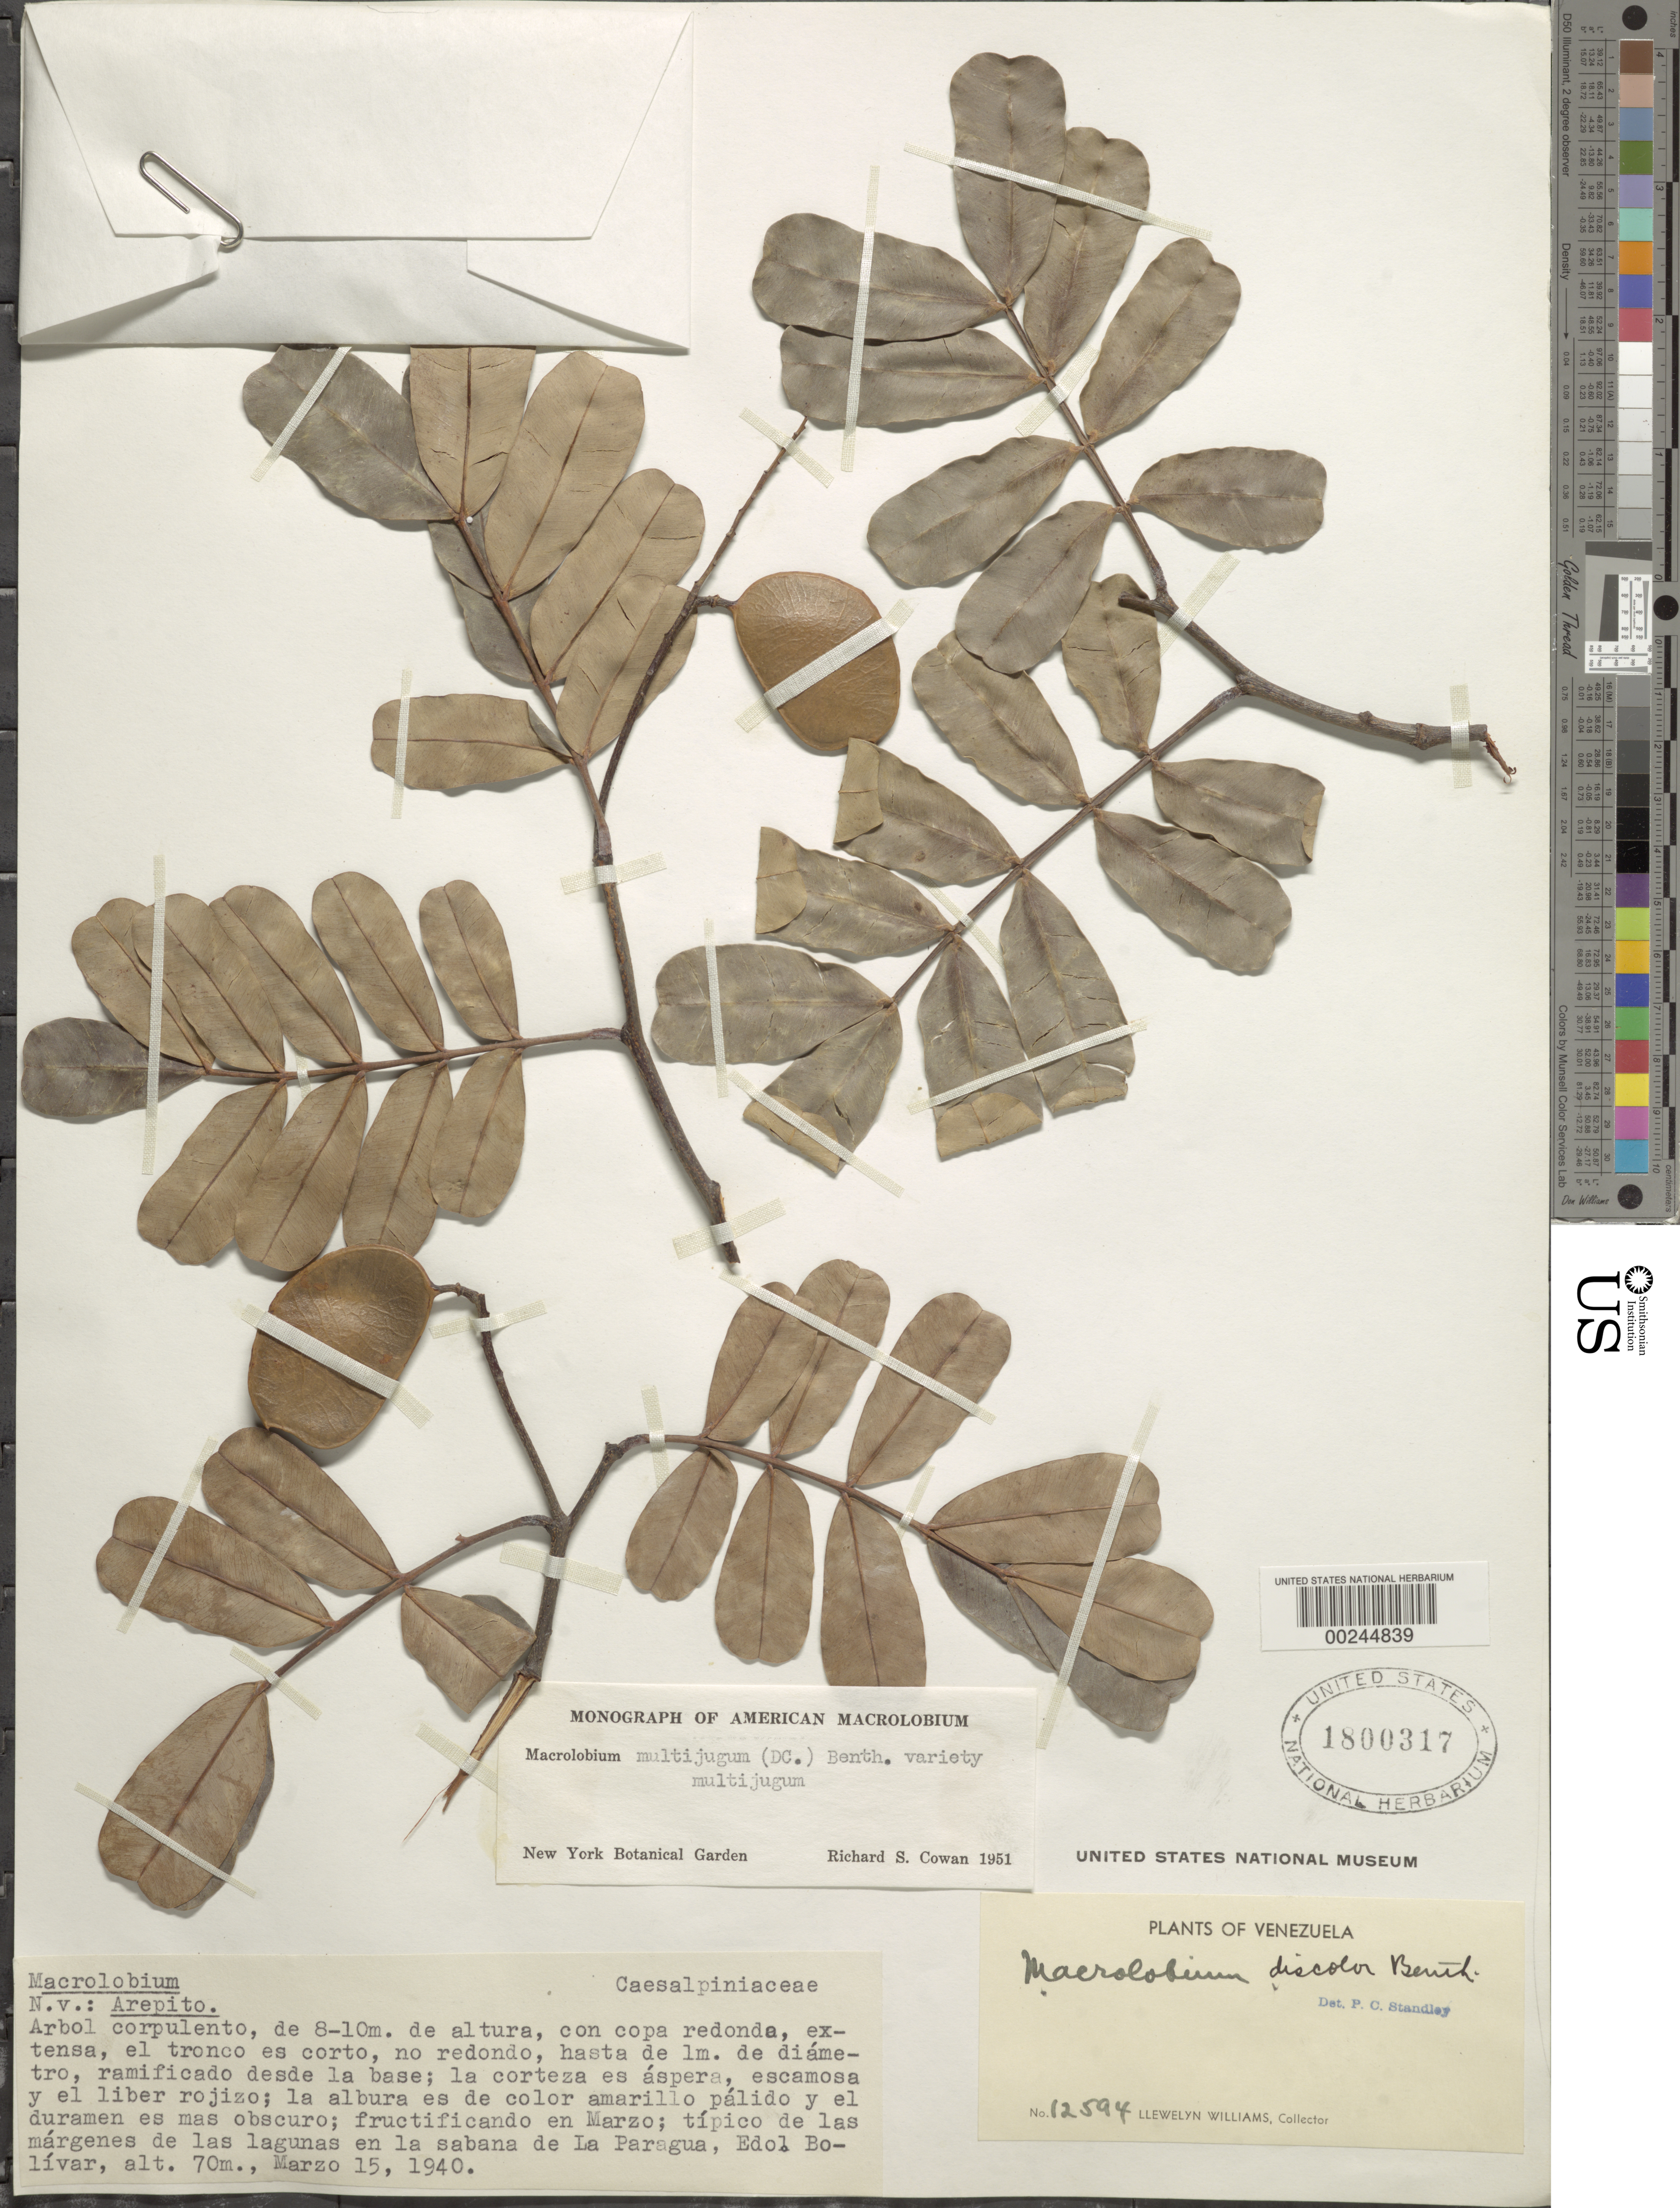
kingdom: Plantae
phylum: Tracheophyta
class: Magnoliopsida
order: Fabales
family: Fabaceae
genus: Macrolobium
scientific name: Macrolobium multijugum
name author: (DC.) Benth.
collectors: Ll. Williams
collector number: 12594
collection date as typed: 15 Mar 1940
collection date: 1940-03-15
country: Venezuela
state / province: Bolivar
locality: The lagunas in the savanna of the paragua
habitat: Edge of lagunas in th savanna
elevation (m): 70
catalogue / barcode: US 1800317